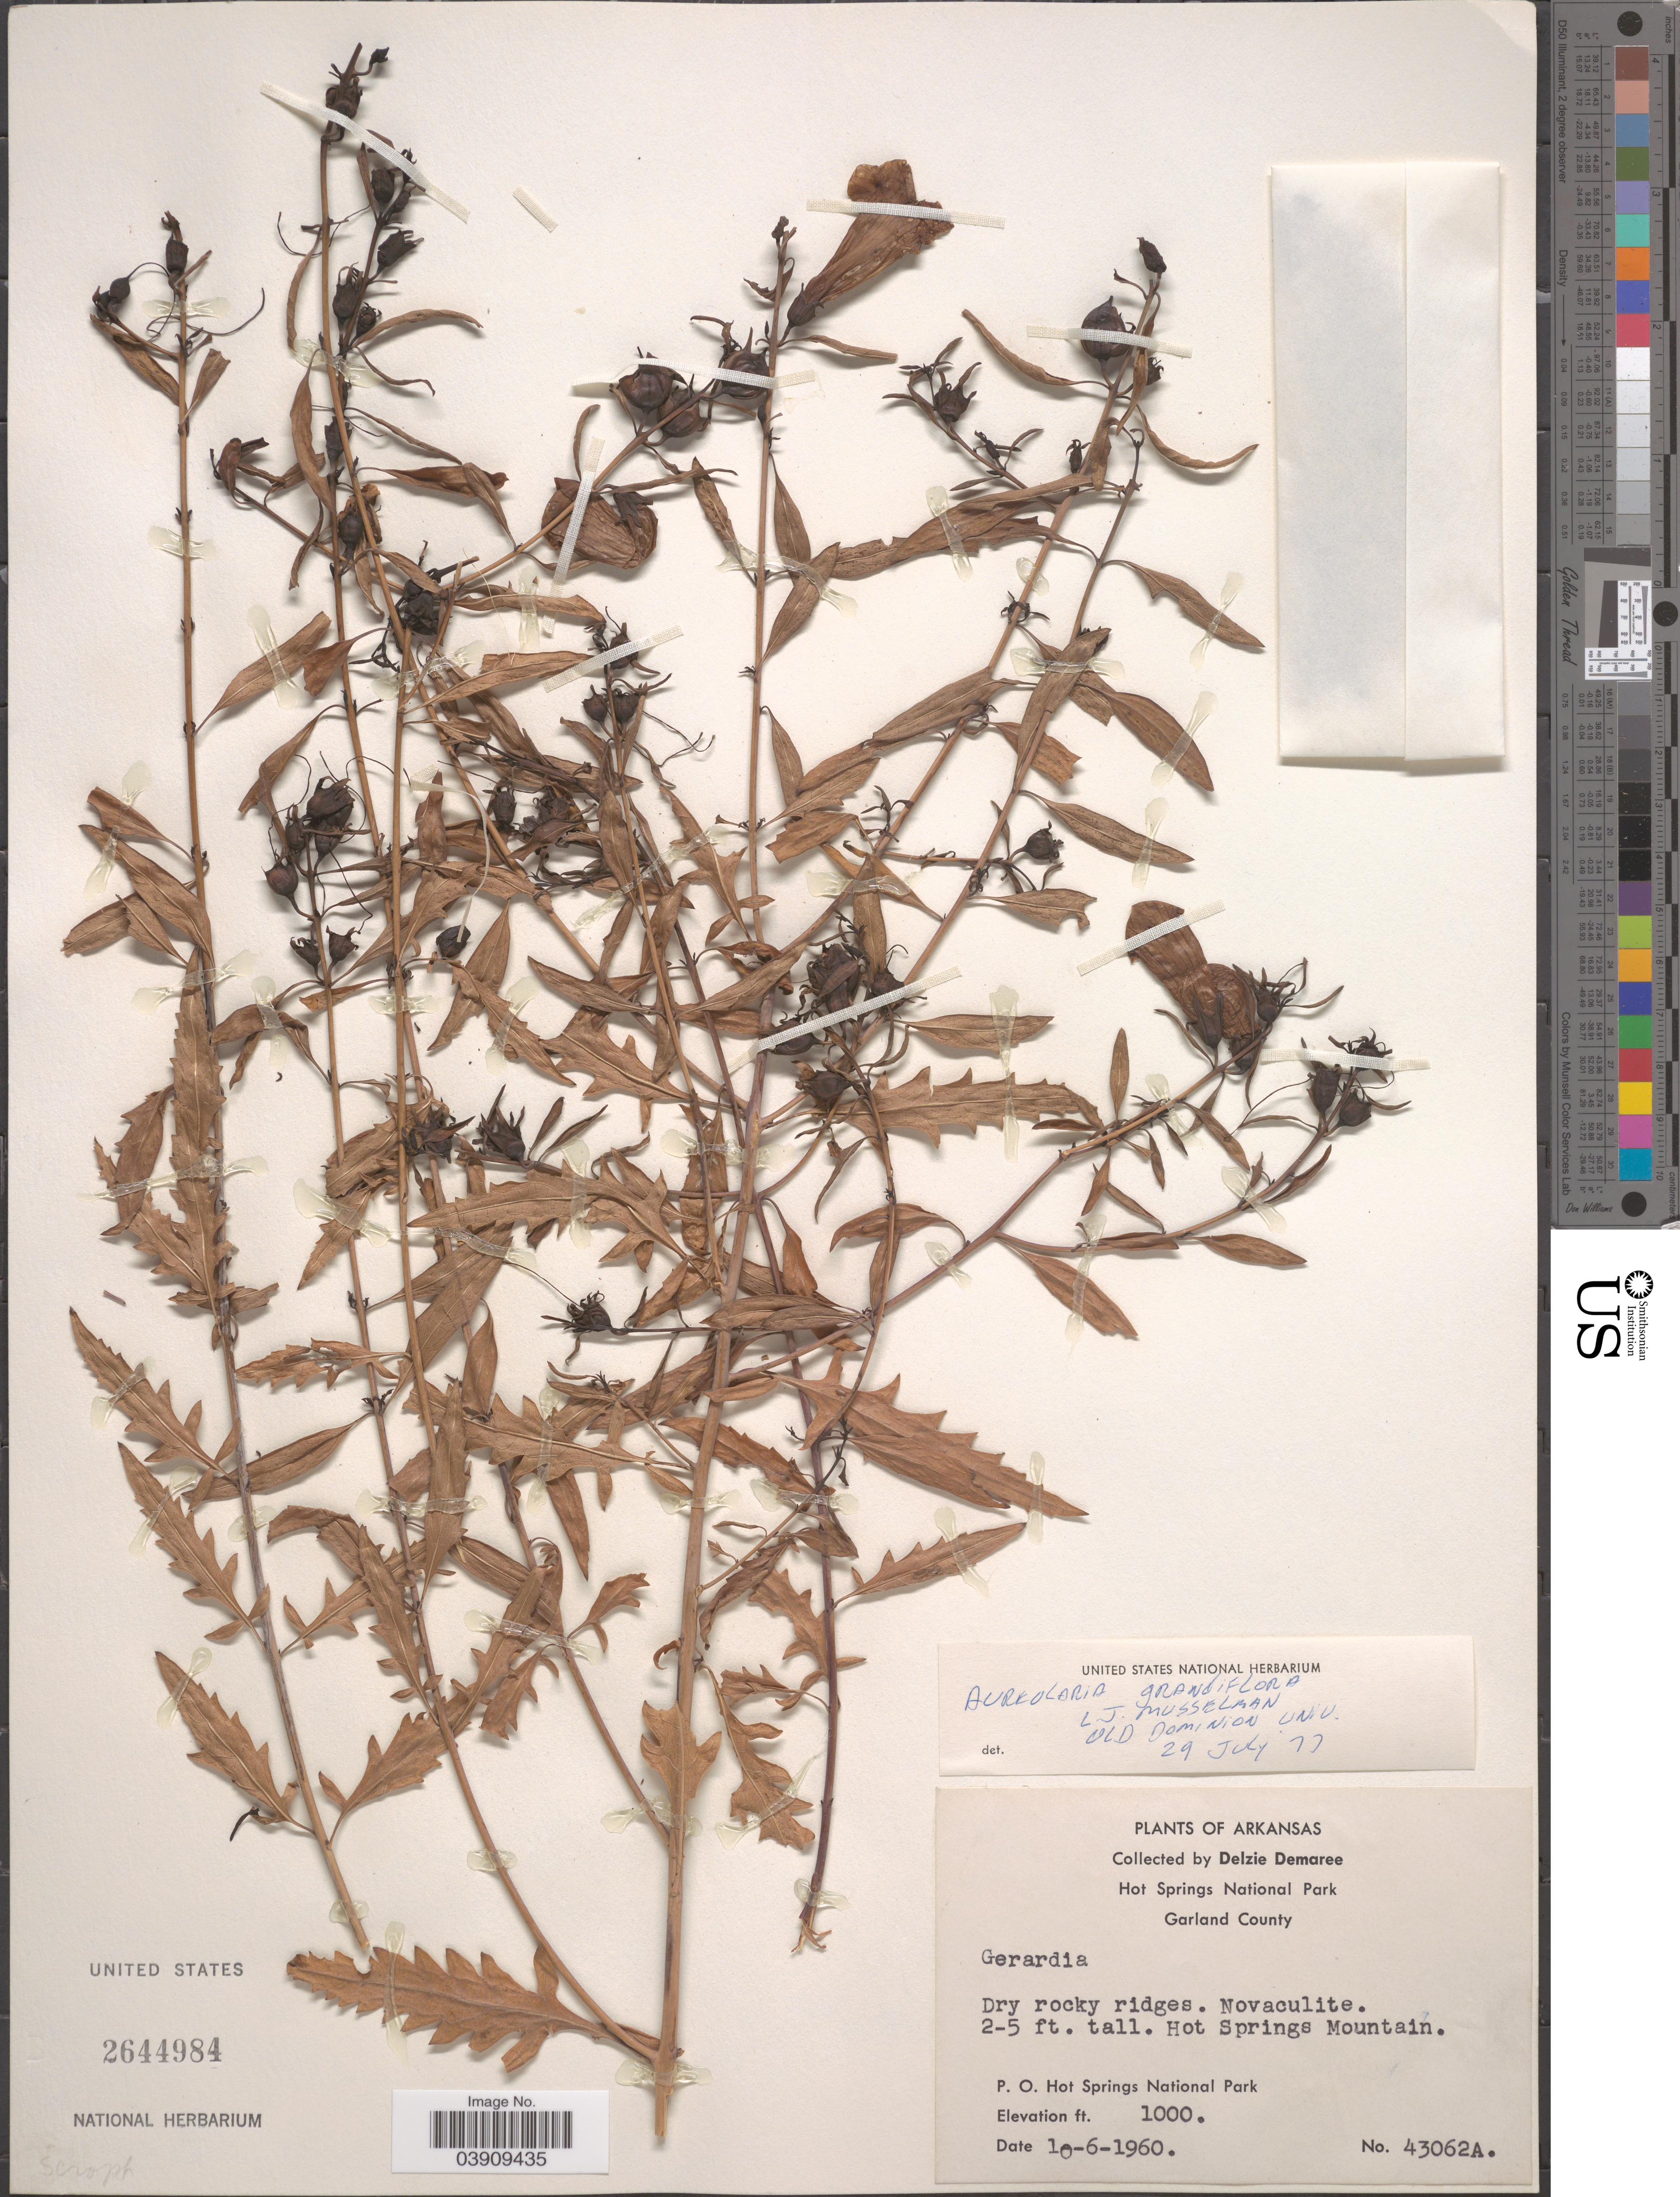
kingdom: Plantae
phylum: Tracheophyta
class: Magnoliopsida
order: Lamiales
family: Orobanchaceae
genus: Aureolaria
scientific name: Aureolaria grandiflora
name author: (Benth.) Pennell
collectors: D. Demaree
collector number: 43062A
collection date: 1960-06-10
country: United States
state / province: Arkansas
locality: Hot Springs National Park. Garland County. Hot Springs Mountain. P. O. Hot Springs National Park.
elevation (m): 305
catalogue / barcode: US 2644984